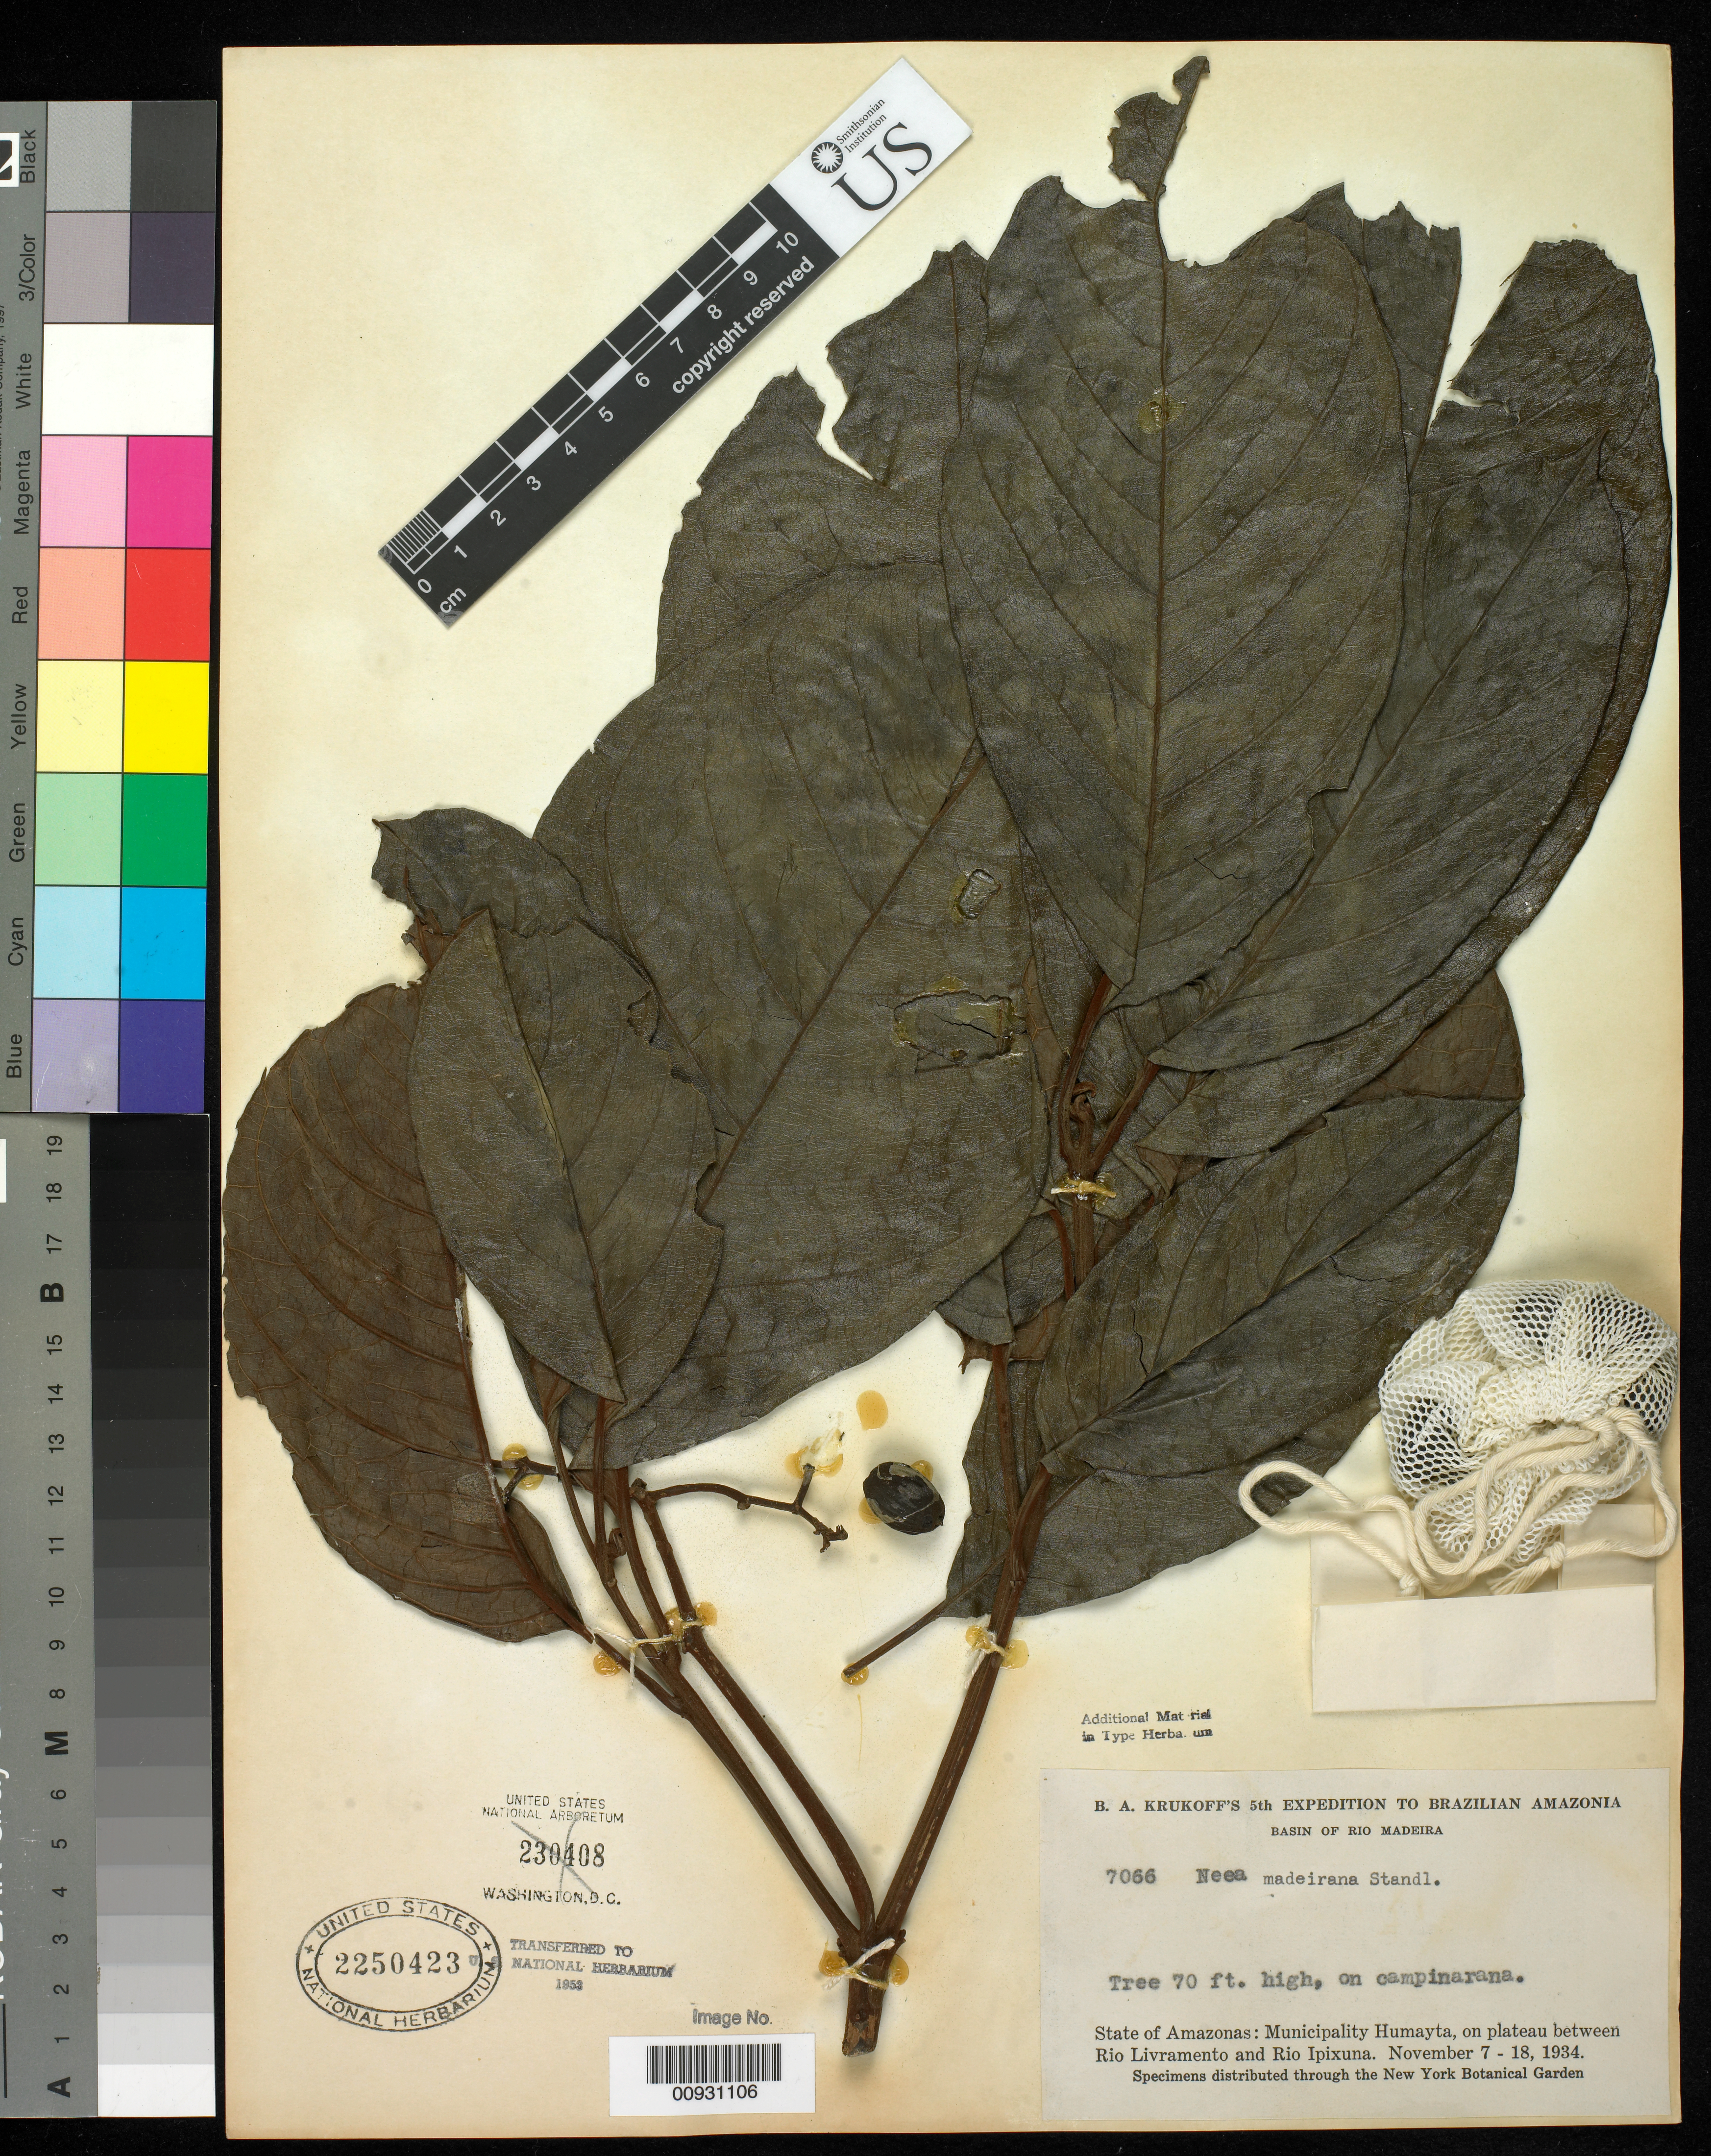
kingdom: Plantae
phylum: Tracheophyta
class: Magnoliopsida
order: Caryophyllales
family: Nyctaginaceae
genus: Neea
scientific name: Neea madeirana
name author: Standl.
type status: Isotype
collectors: B. A. Krukoff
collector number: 7066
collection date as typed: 07 Nov 1934 to 18 Nov 1934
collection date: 1934-11-07/1934-11-18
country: Brazil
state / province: Amazonas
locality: Humaitá, between Río Livramento and Río Ipixuna, basin of Río Madeira.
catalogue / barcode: US 2250423